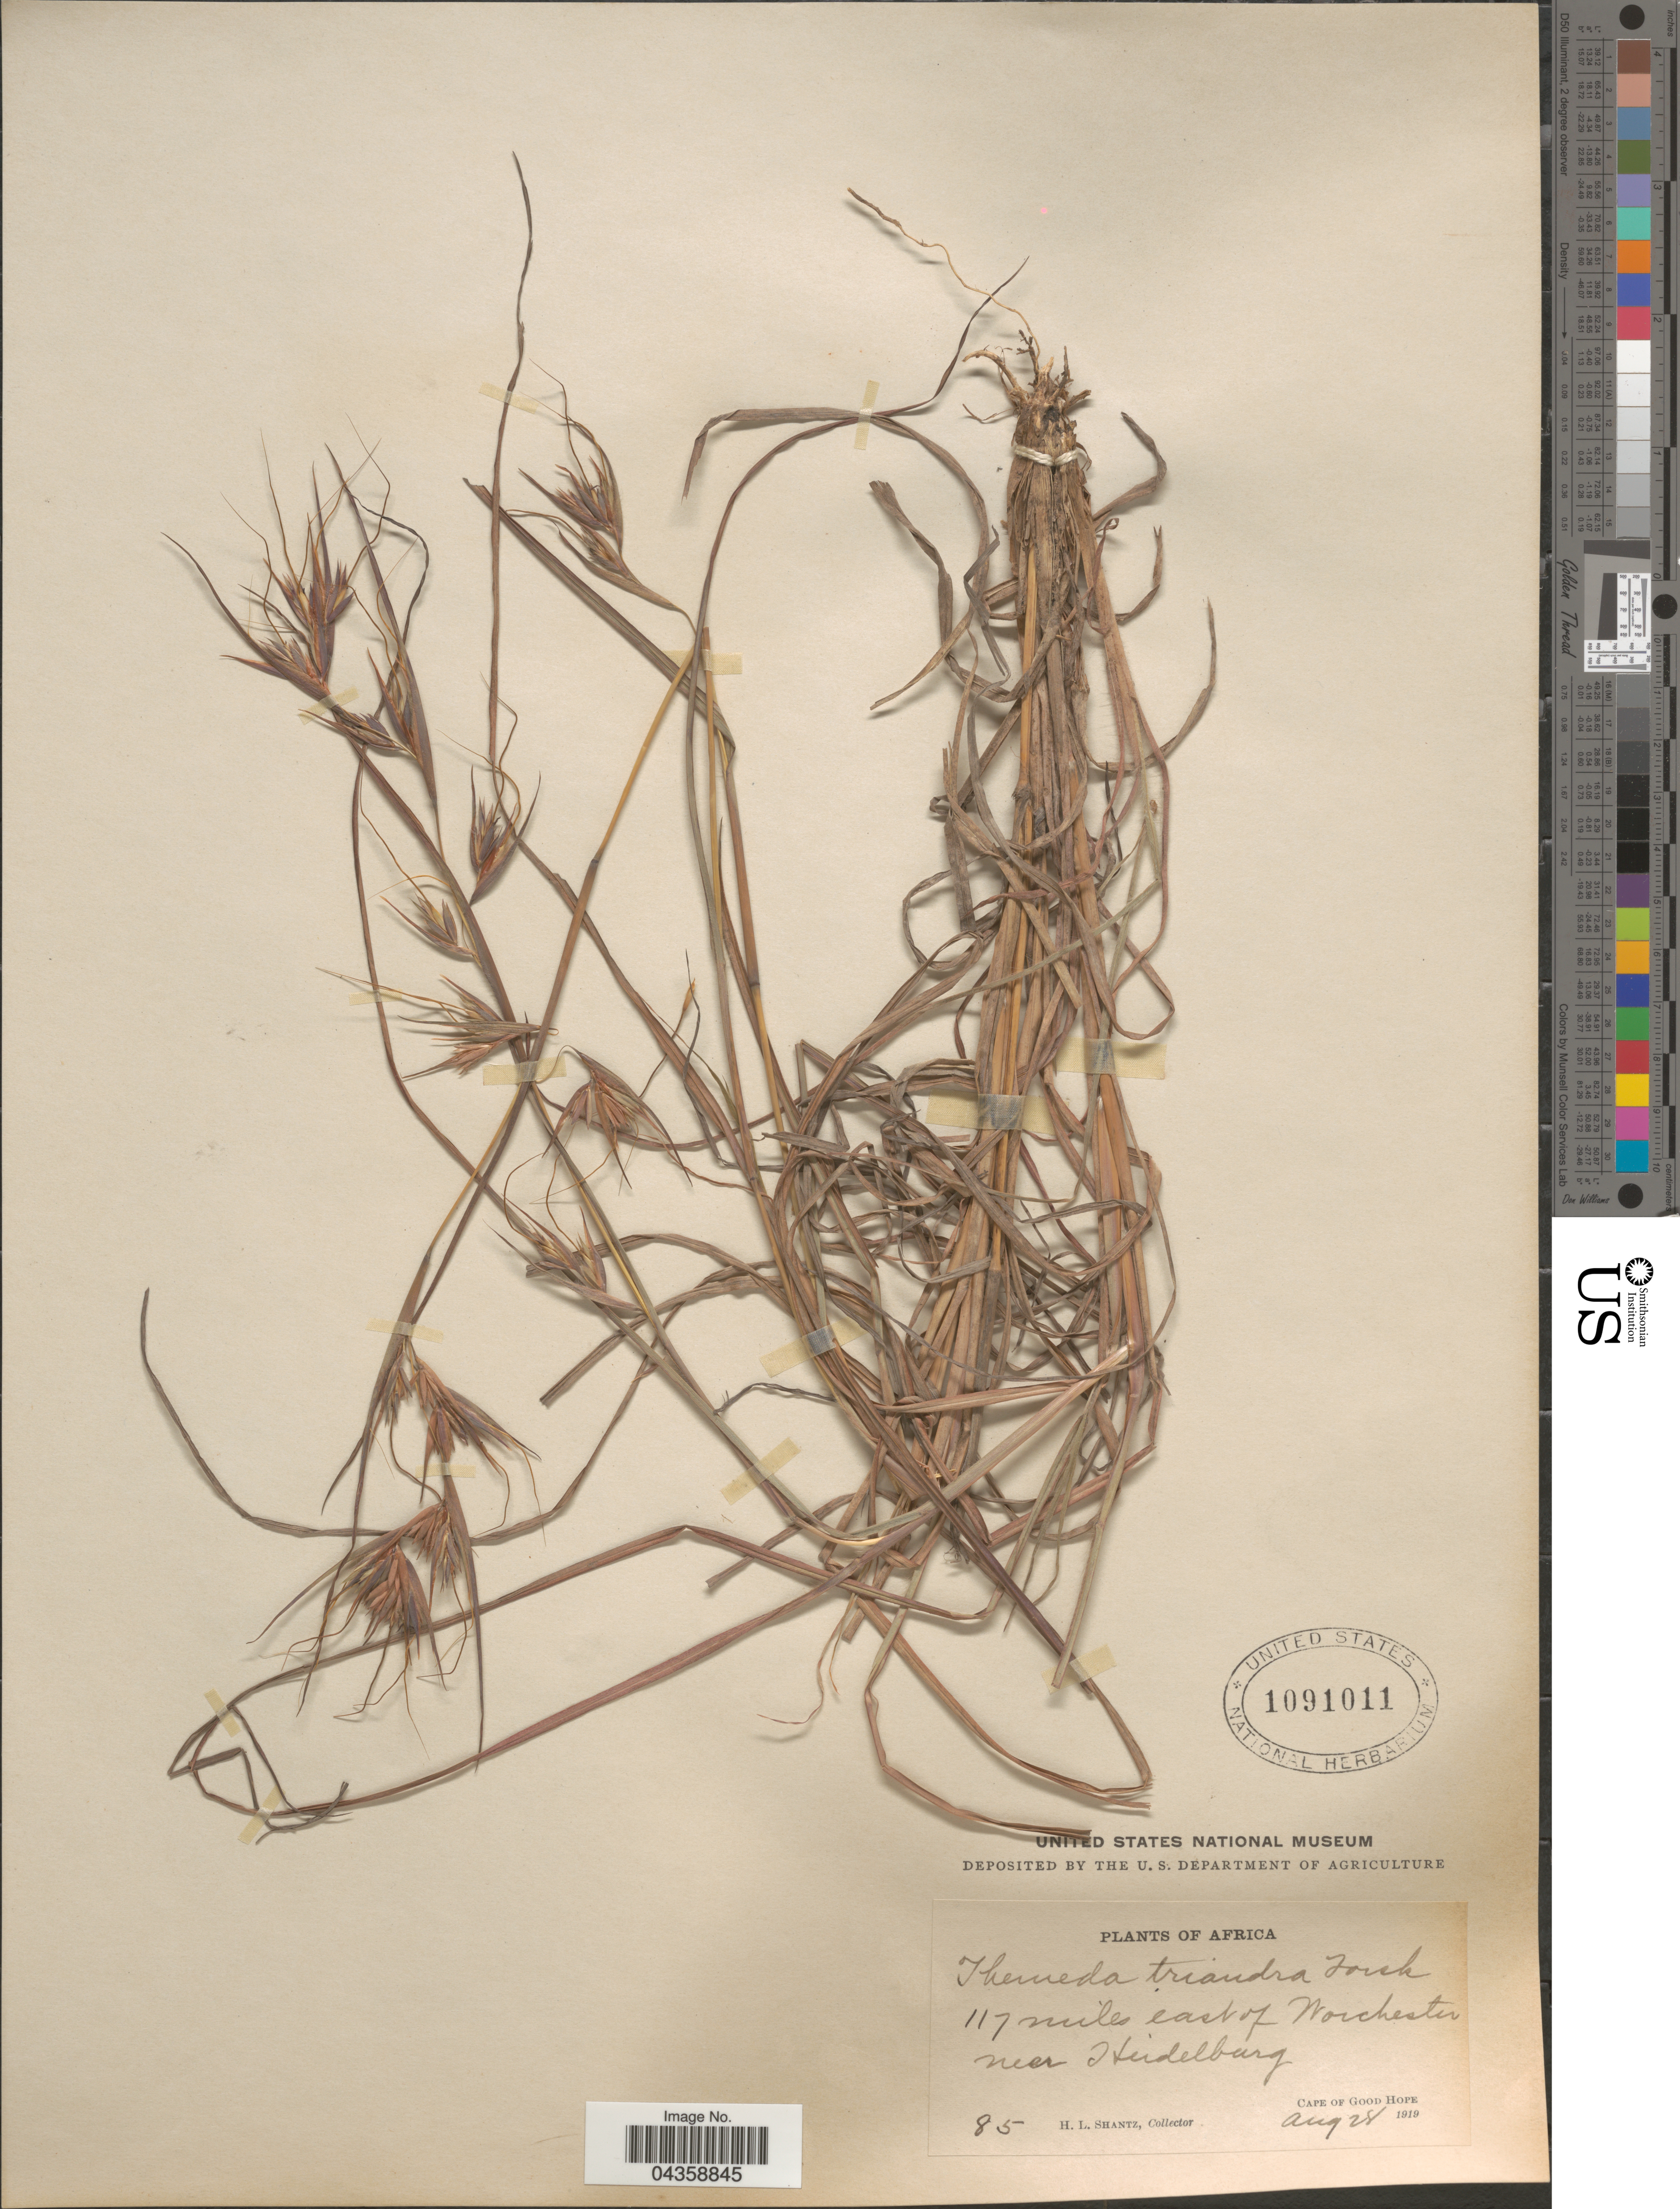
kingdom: Plantae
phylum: Tracheophyta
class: Liliopsida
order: Poales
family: Poaceae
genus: Themeda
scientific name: Themeda triandra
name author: Forssk.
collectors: H. Shantz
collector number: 85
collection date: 1919-08-28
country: South Africa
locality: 117 miles east of Worchester near Heidelburg. Cape of Good Hope.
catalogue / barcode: US 1091011